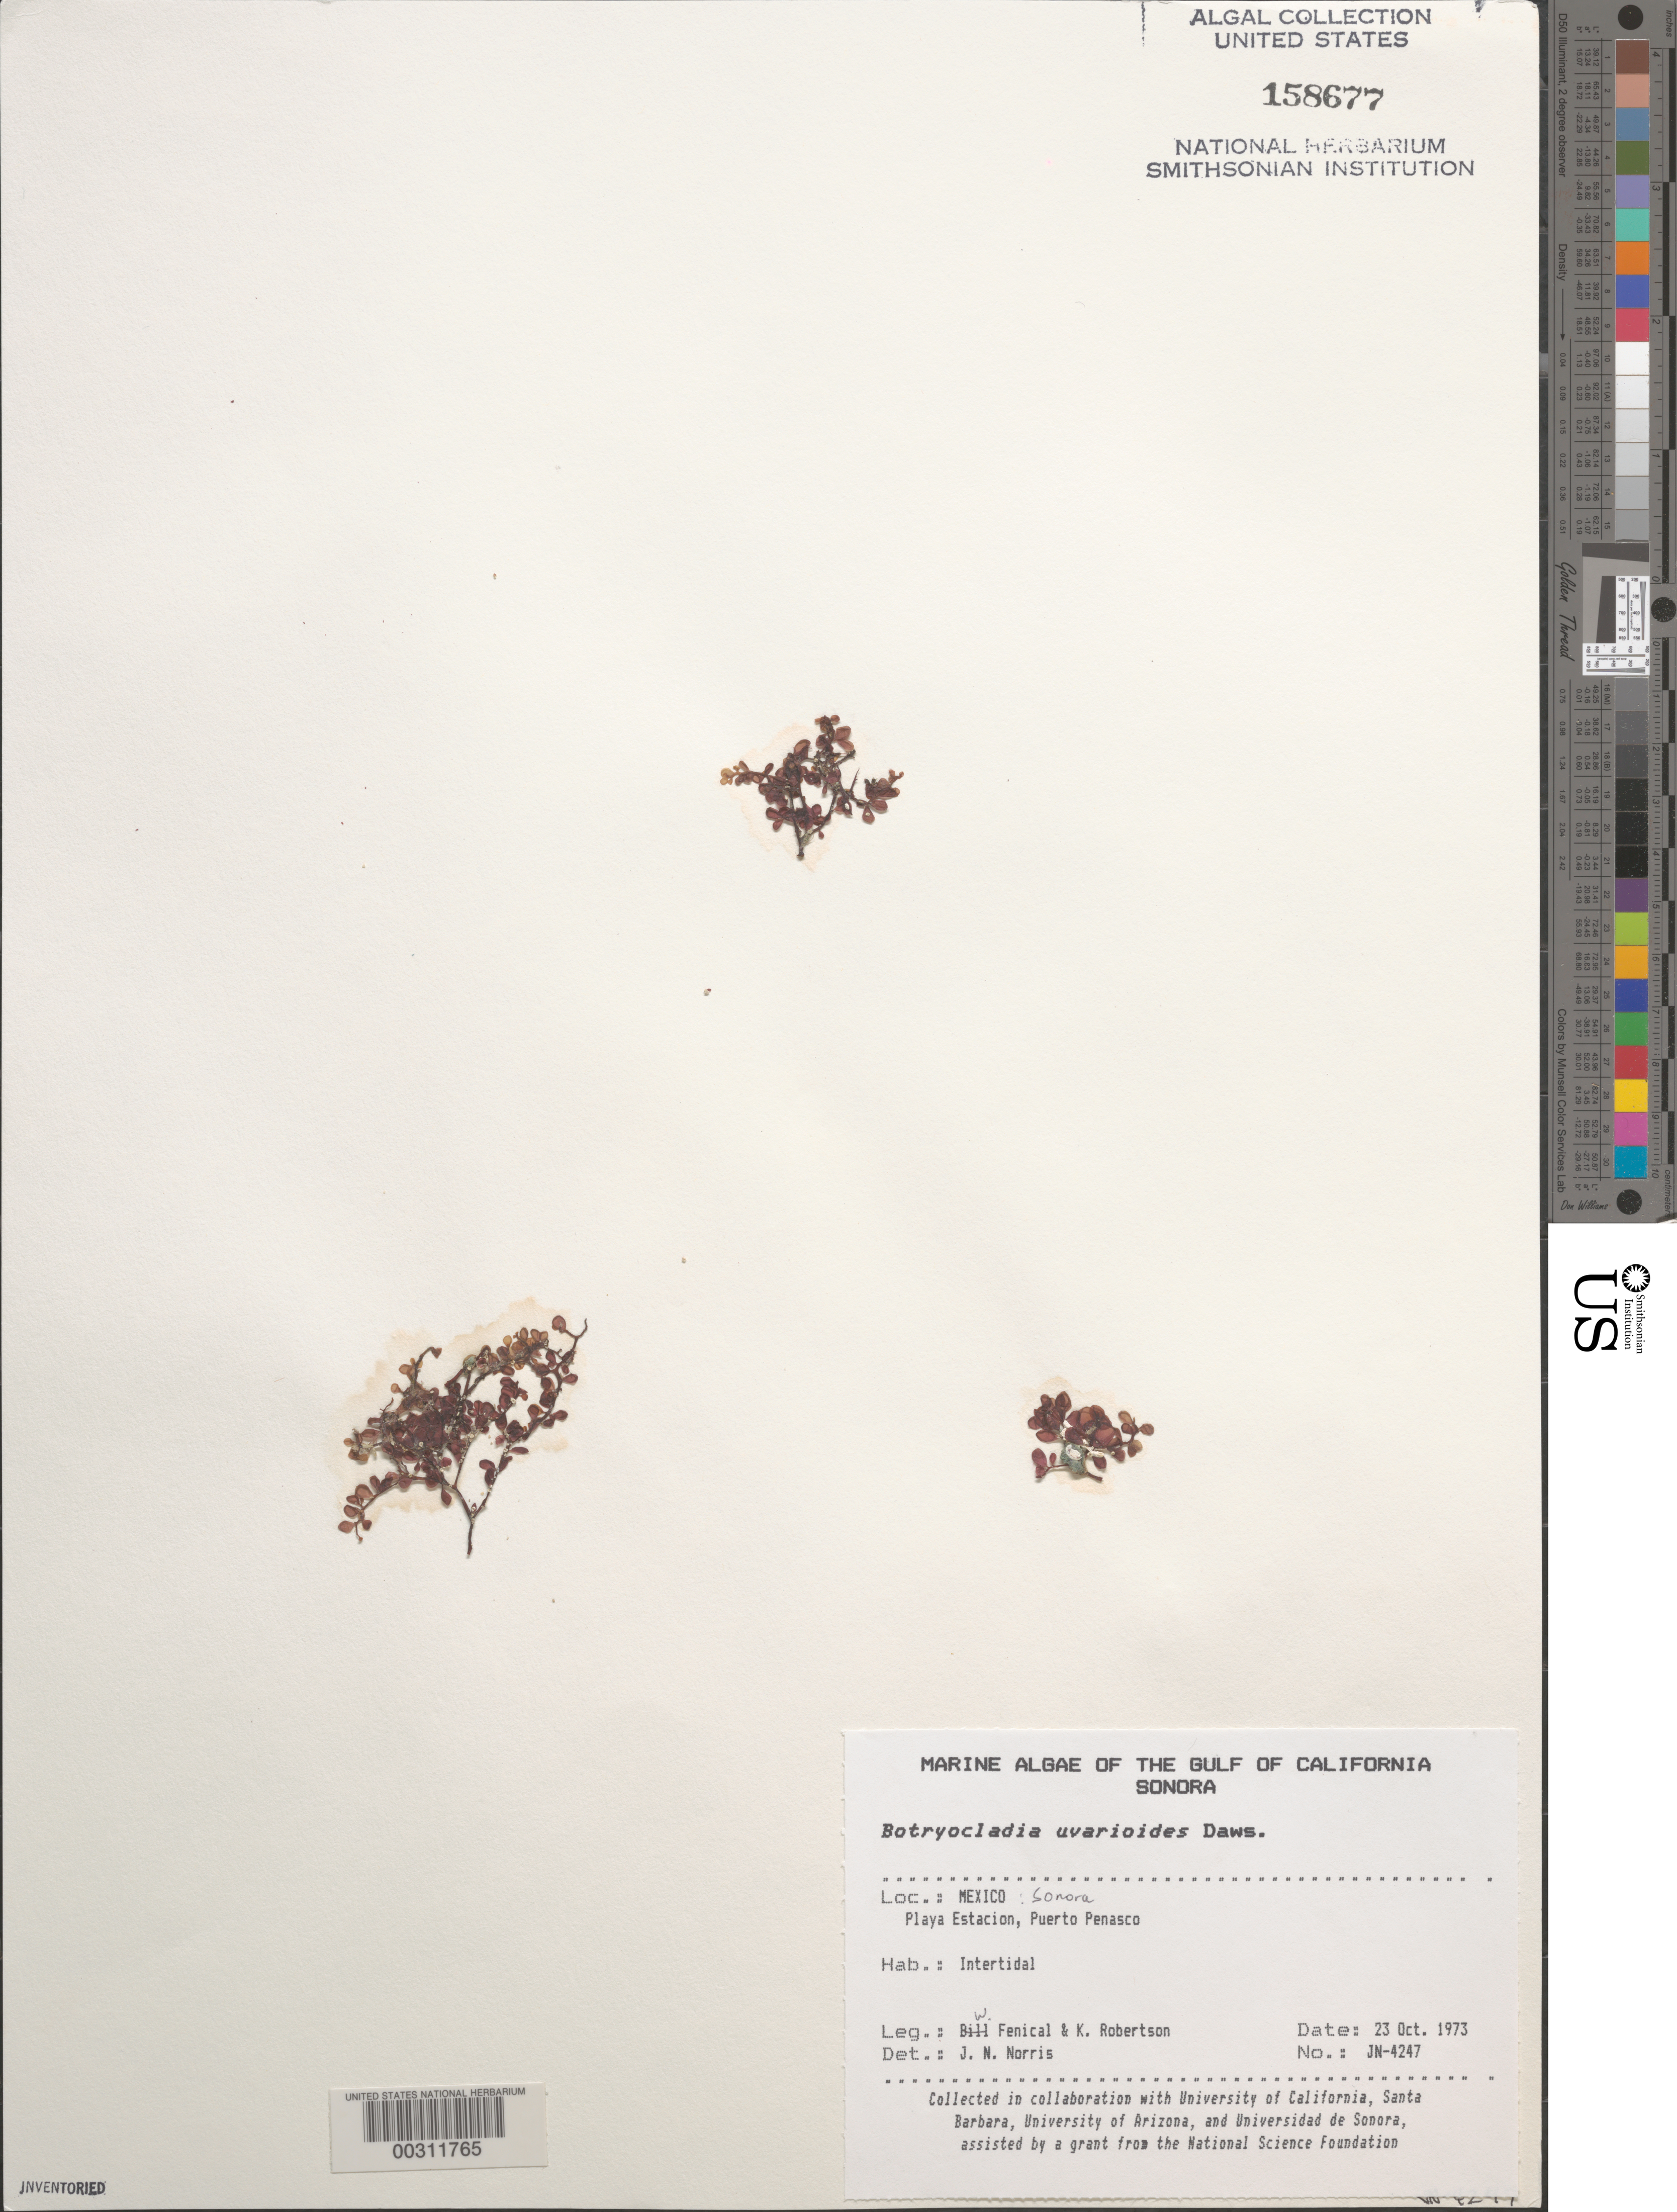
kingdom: Plantae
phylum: Rhodophyta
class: Florideophyceae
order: Rhodymeniales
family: Rhodymeniaceae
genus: Botryocladia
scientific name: Botryocladia uvarioides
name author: E.Y. Dawson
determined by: Norris, James N.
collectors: W. Fenical & K. Robertson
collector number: Jn-4247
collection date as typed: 23 Oct 1973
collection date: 1973-10-23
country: Mexico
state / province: Sonora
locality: Playa Estacion, Puerto Penasco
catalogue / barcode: US 158677